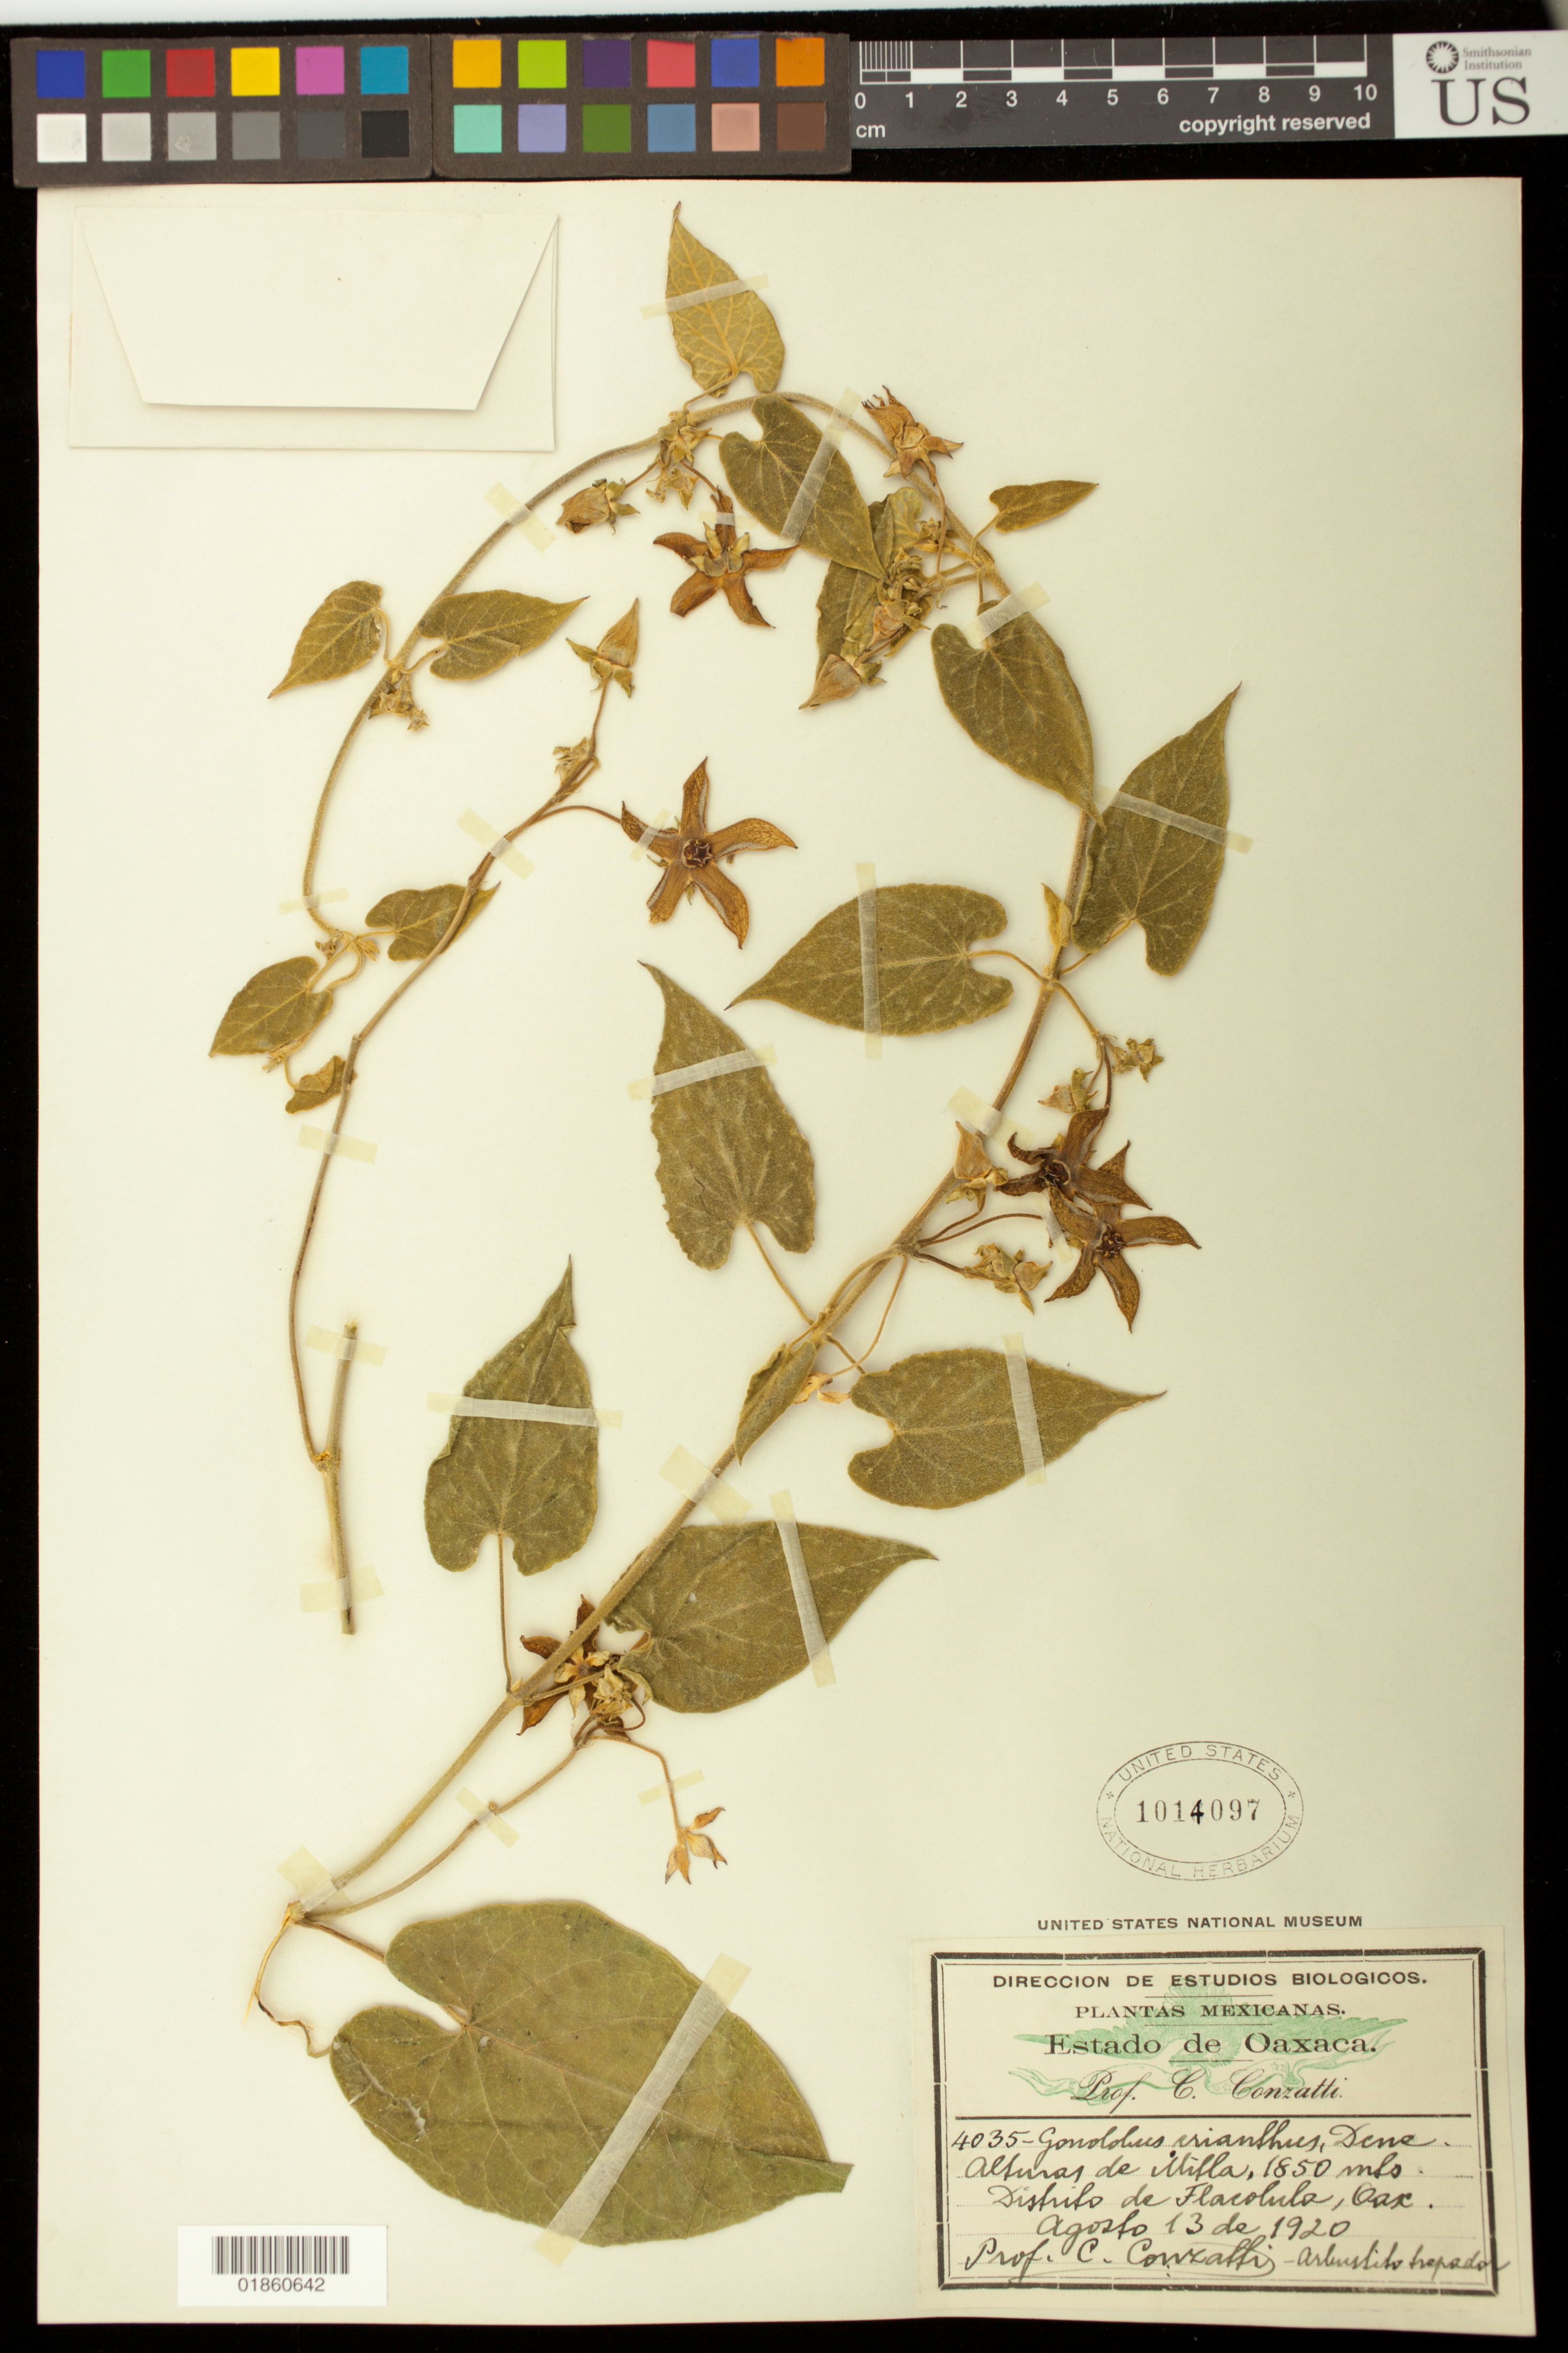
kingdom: Plantae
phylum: Tracheophyta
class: Magnoliopsida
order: Gentianales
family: Apocynaceae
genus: Gonolobus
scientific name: Gonolobus erianthus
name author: Decne.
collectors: C. Conzatti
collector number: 4035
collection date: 1920-08-13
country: Mexico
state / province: Oaxaca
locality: Alfuras de Mifla, 1850 mls., , Distrito de Tlacolula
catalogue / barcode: US 1014097